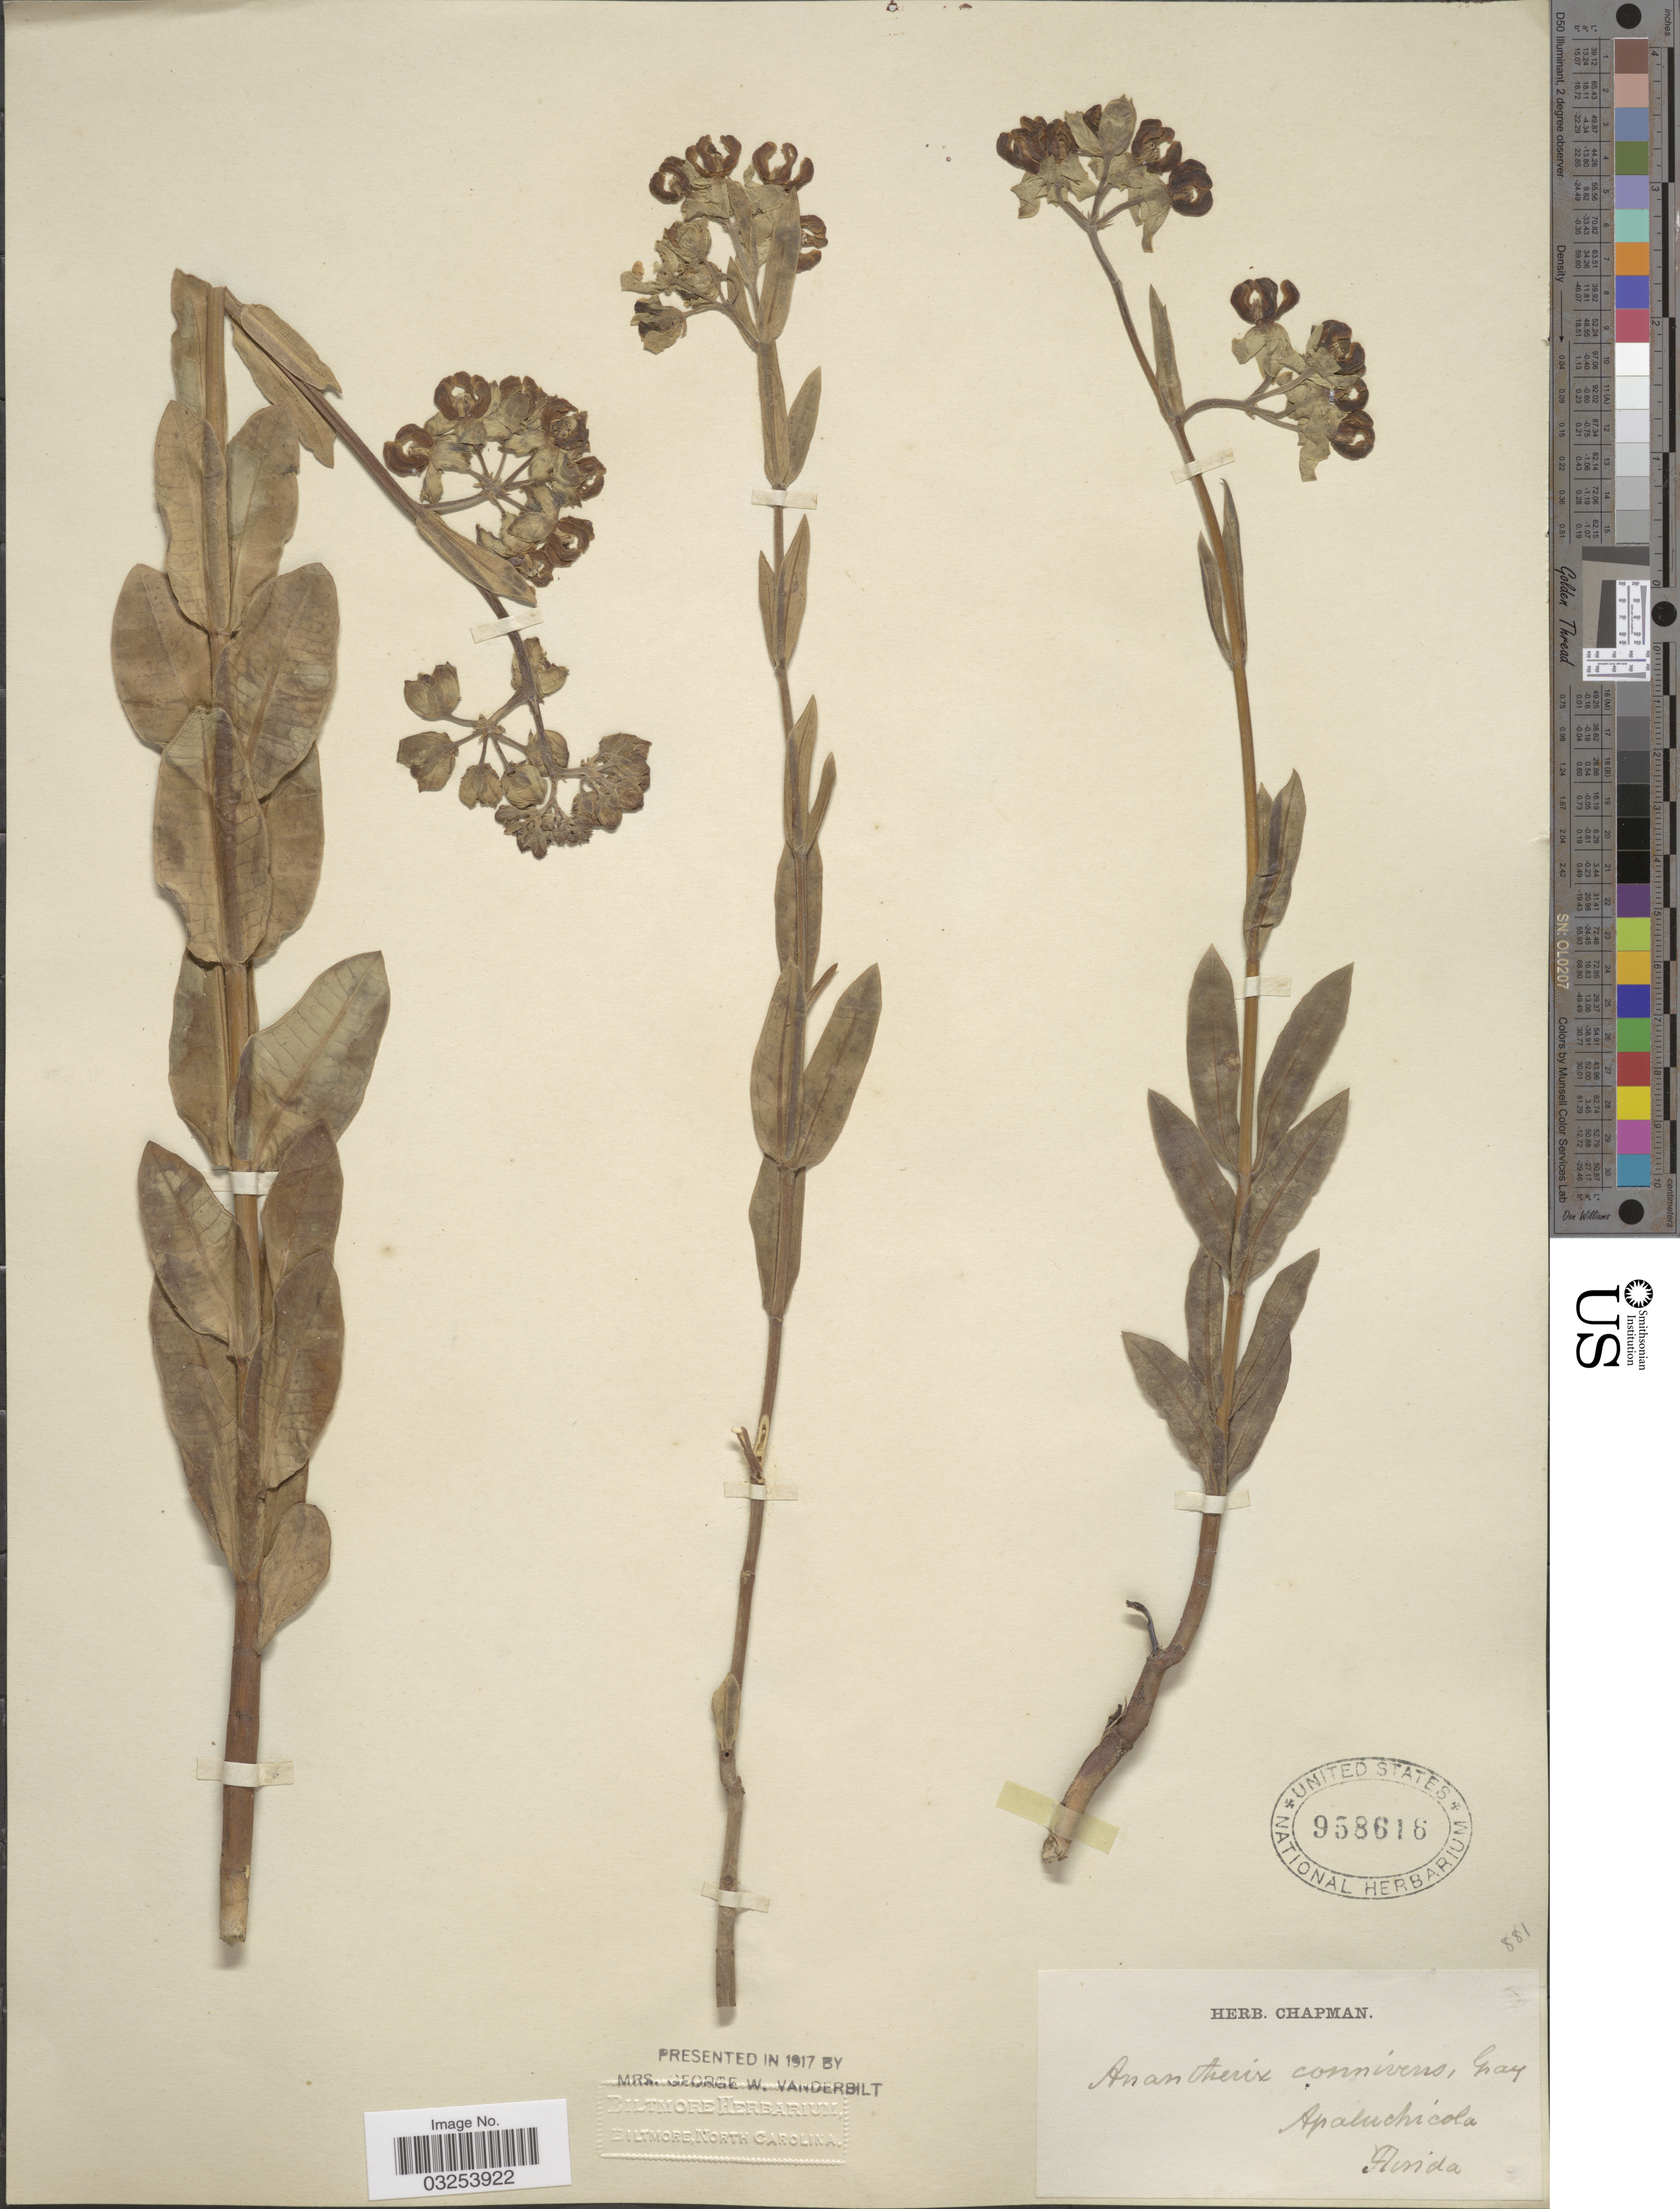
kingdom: Plantae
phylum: Tracheophyta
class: Magnoliopsida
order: Gentianales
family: Apocynaceae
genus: Asclepias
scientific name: Asclepias connivens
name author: Baldwin ex Elliot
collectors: ex herb. Chapman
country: United States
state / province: Florida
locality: Apaluchicola.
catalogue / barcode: US 958616